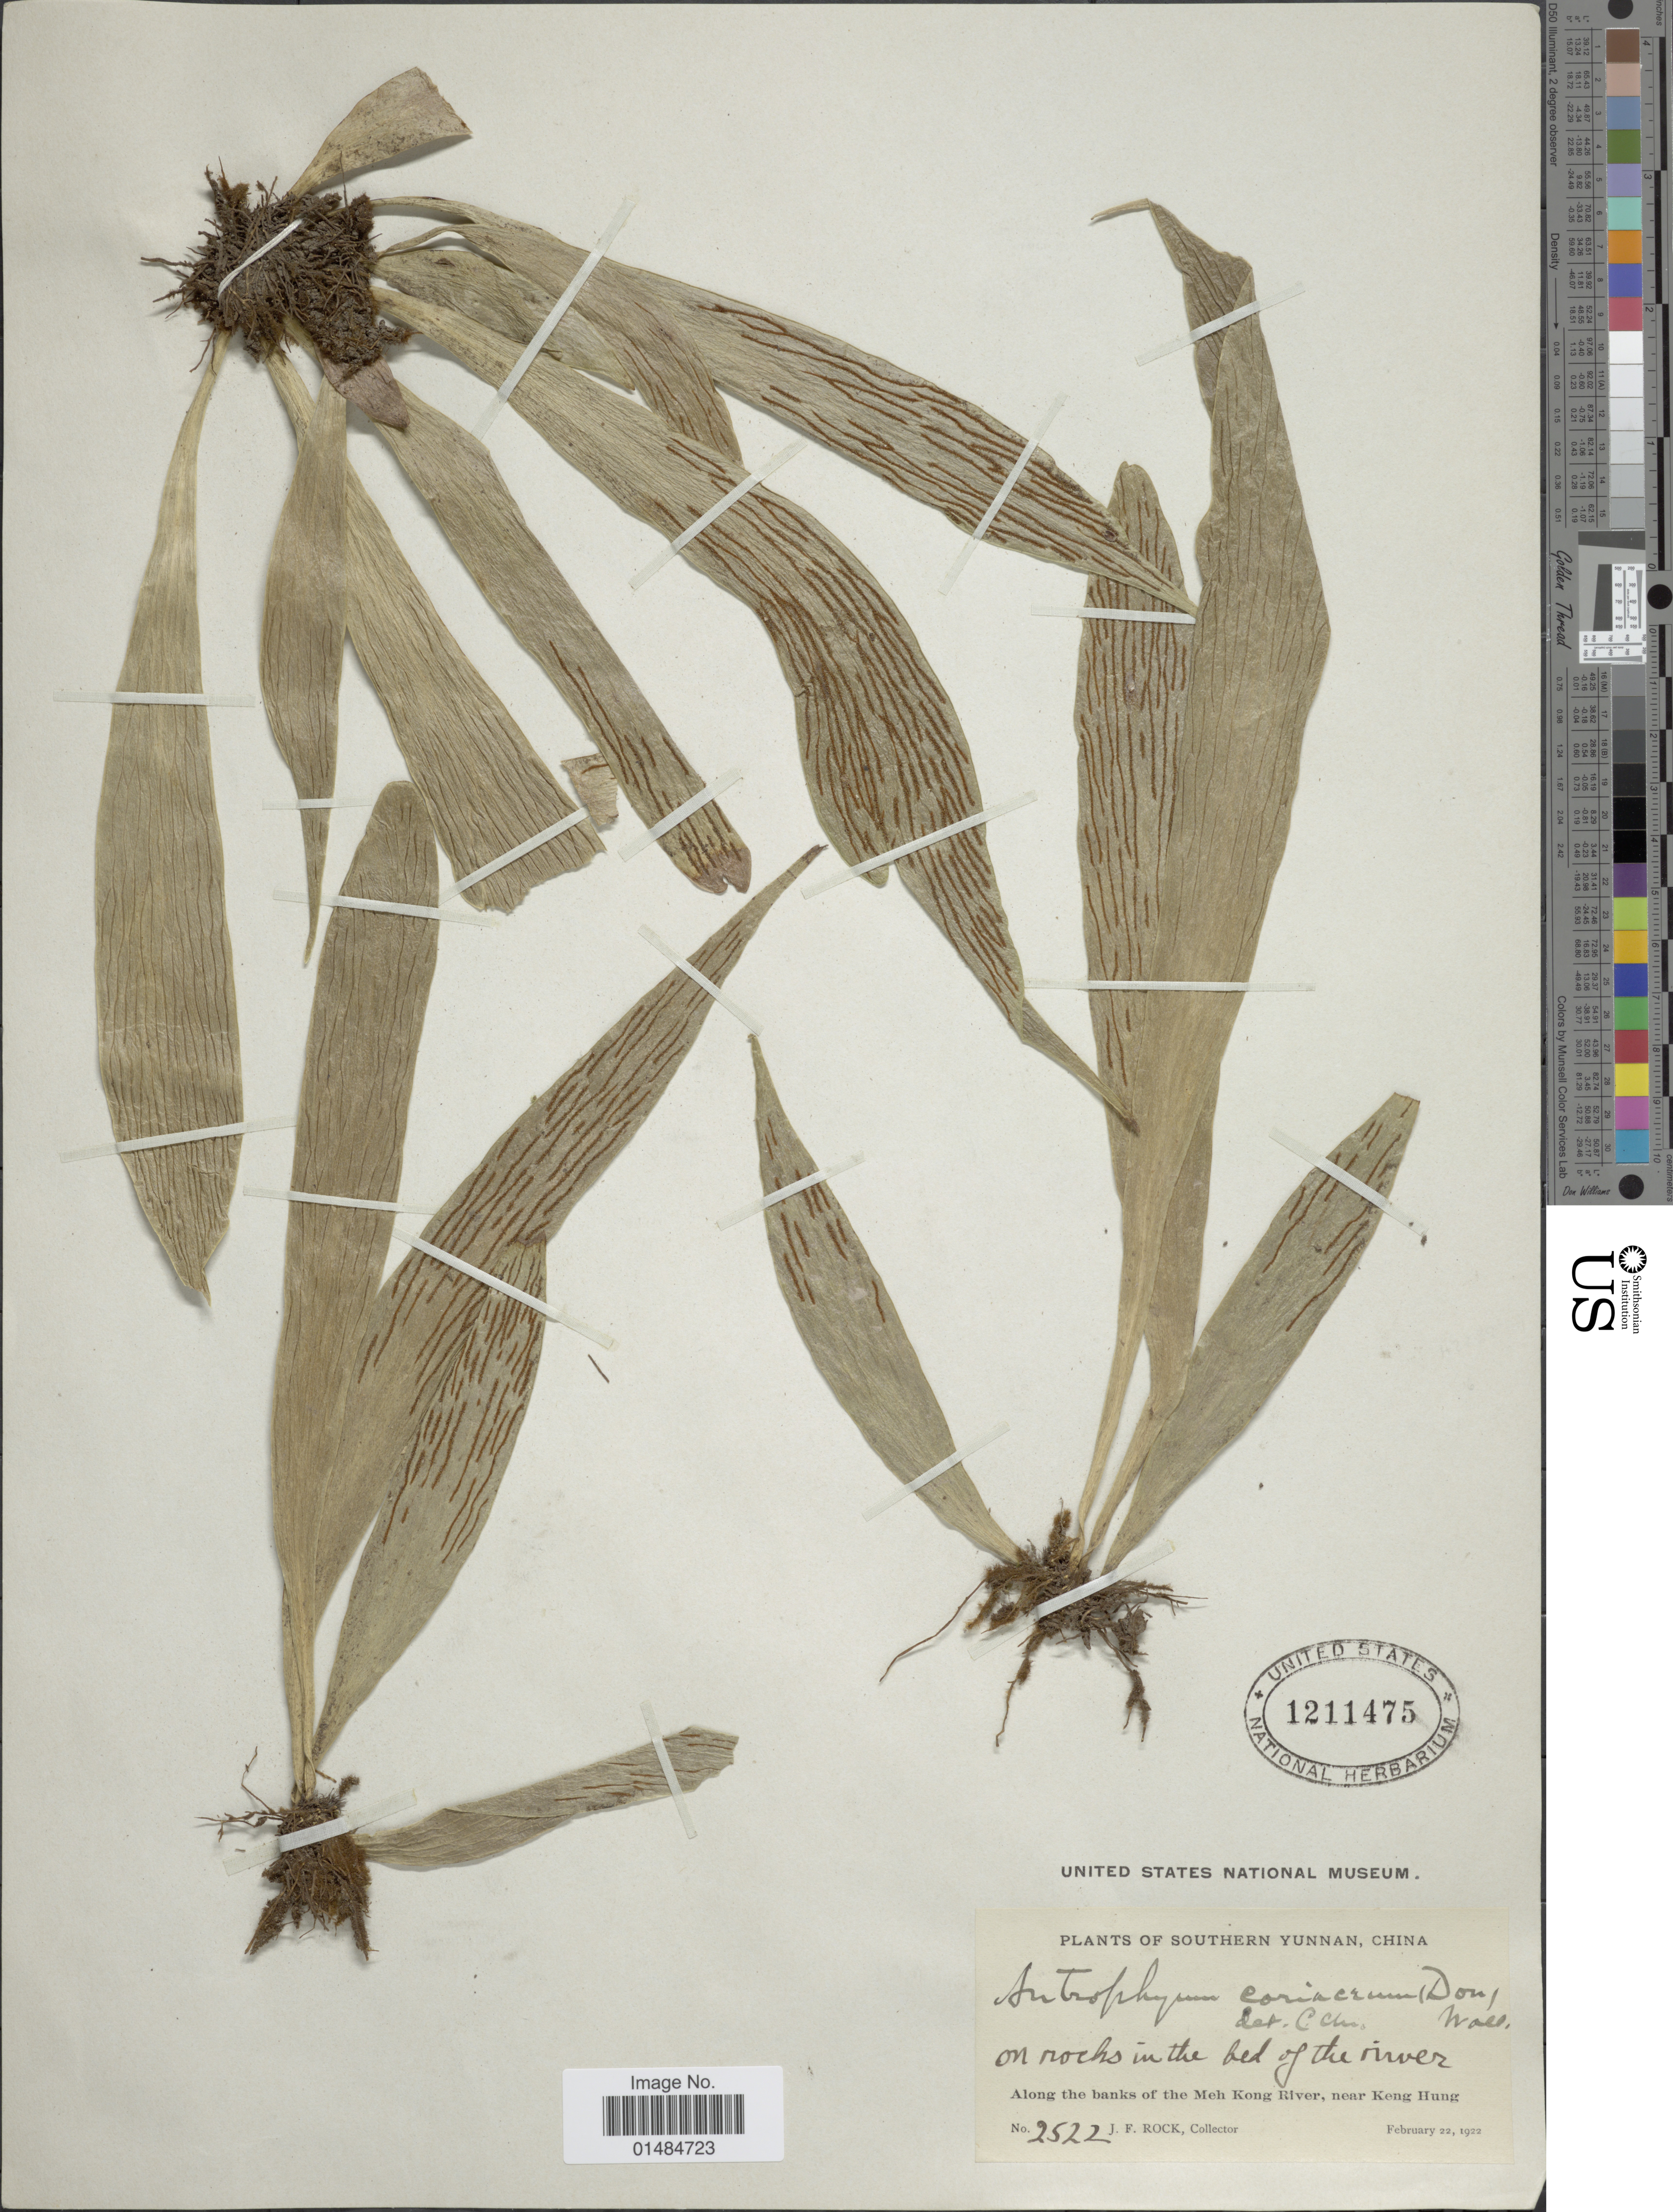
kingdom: Plantae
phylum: Tracheophyta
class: Polypodiopsida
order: Polypodiales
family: Pteridaceae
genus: Antrophyum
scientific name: Antrophyum coriaceum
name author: (D. Don) Wall. ex T. Moore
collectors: J. Rock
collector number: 2522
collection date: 1922-02-22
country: China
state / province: Yunnan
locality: Along banks of the Meh Kong River, near Keng Hung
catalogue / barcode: US 1211475